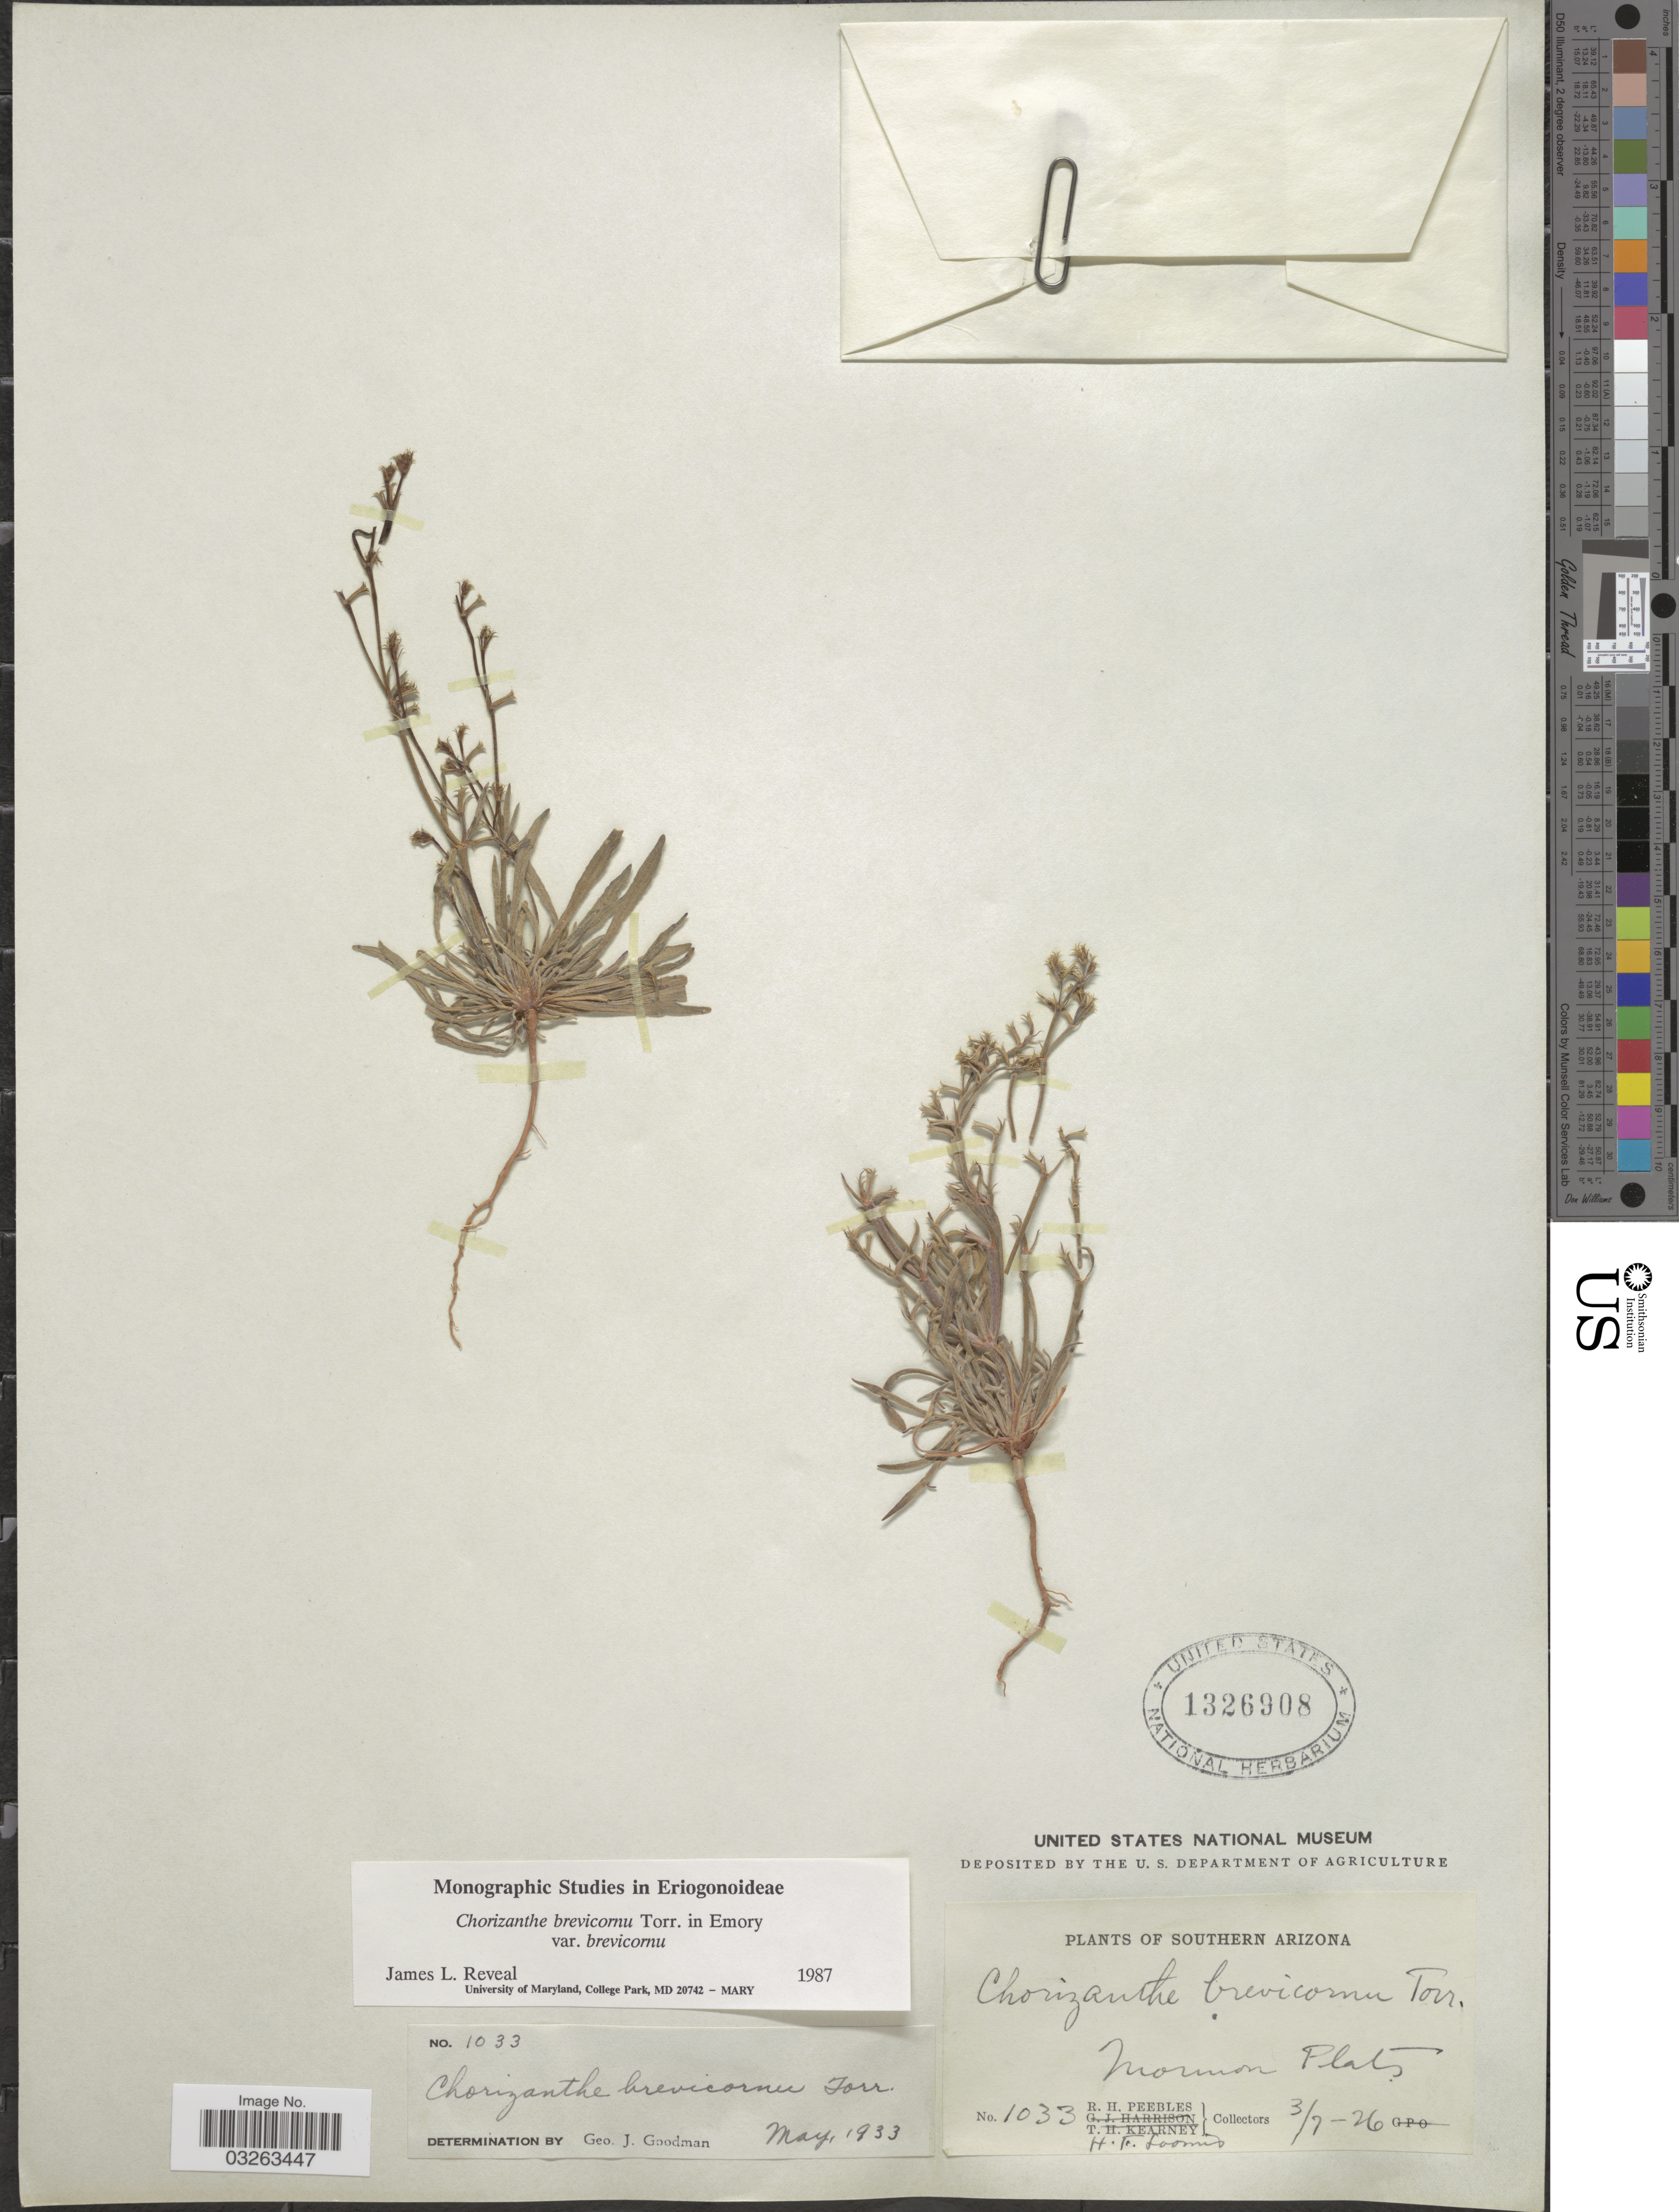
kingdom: Plantae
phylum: Tracheophyta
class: Magnoliopsida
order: Caryophyllales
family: Polygonaceae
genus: Chorizanthe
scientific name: Chorizanthe brevicornu var. brevicornu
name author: Torr.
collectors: R. H. Peebles & H. F. Loomis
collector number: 1033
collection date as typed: Transcribed d/m/y: 7/3/26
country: United States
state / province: Arizona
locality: Southern Arizona. Mormon Flats.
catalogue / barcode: US 1326908